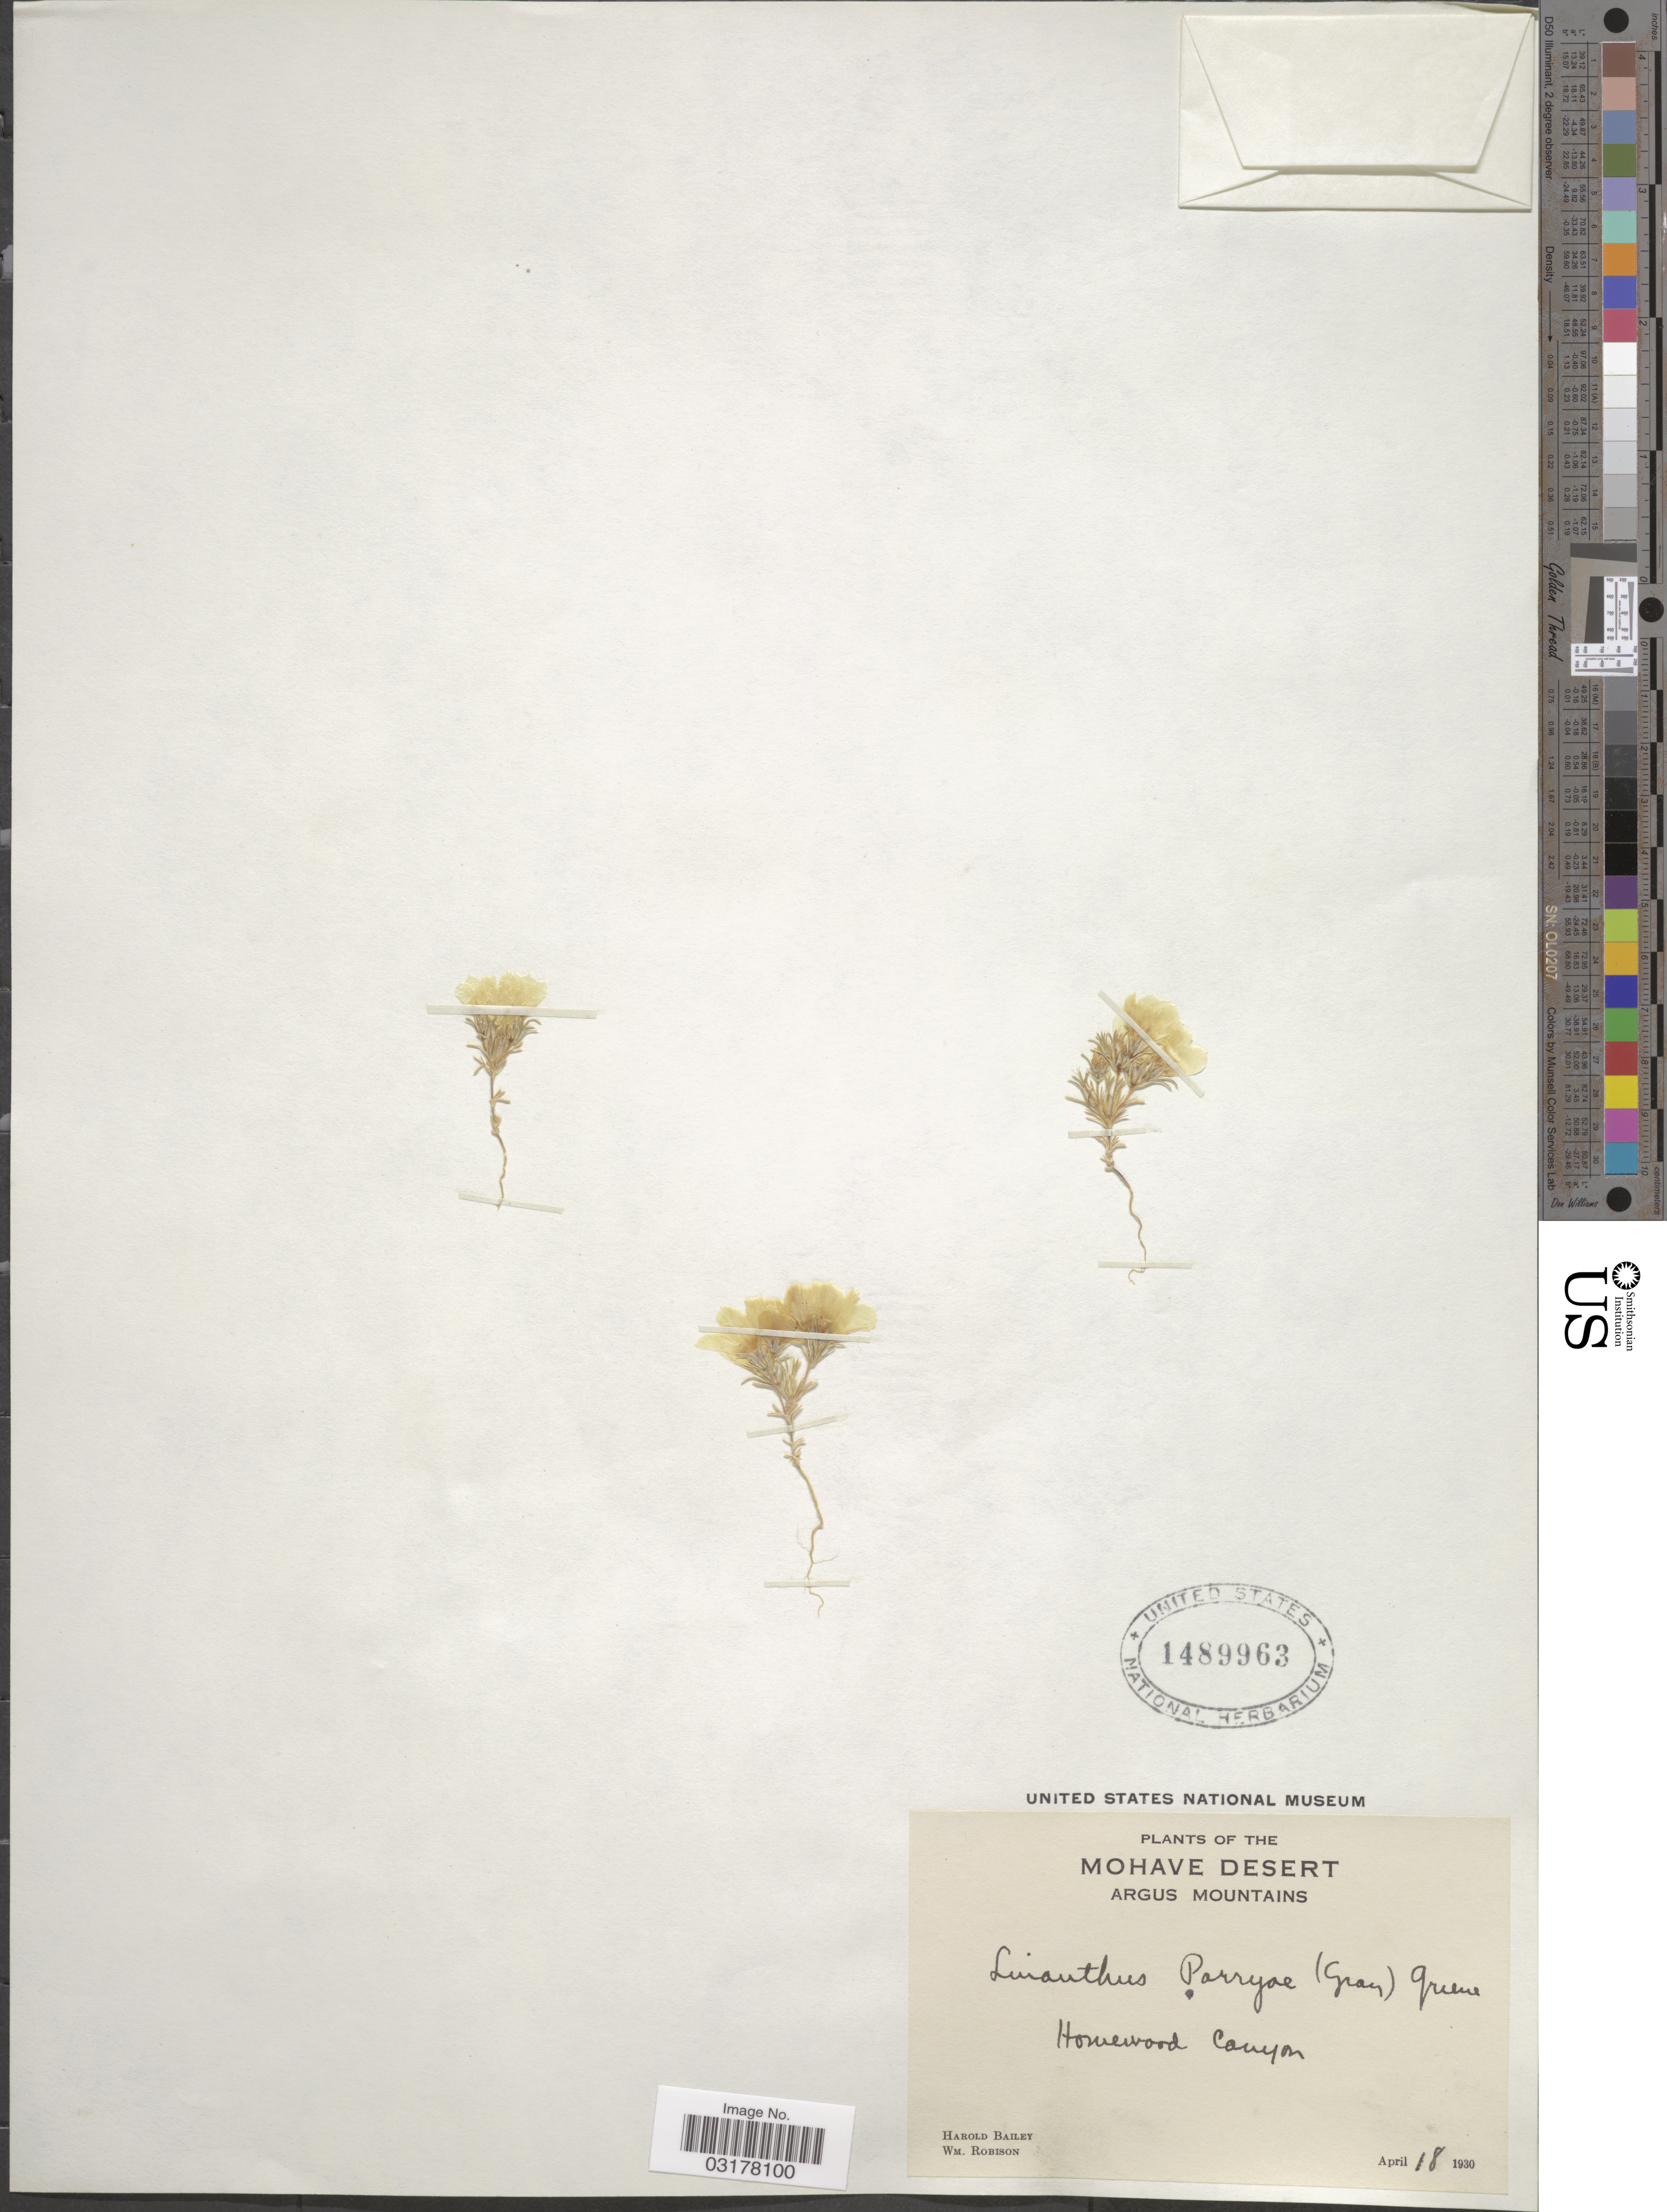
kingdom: Plantae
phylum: Tracheophyta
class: Magnoliopsida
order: Ericales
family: Polemoniaceae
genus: Linanthus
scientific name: Linanthus parryae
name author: (A. Gray) Greene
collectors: H. Bailey & W. Robison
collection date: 1930-04-18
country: United States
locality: Mohave Desert. Argus Mountains. Homewood Canyon.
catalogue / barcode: US 1489963